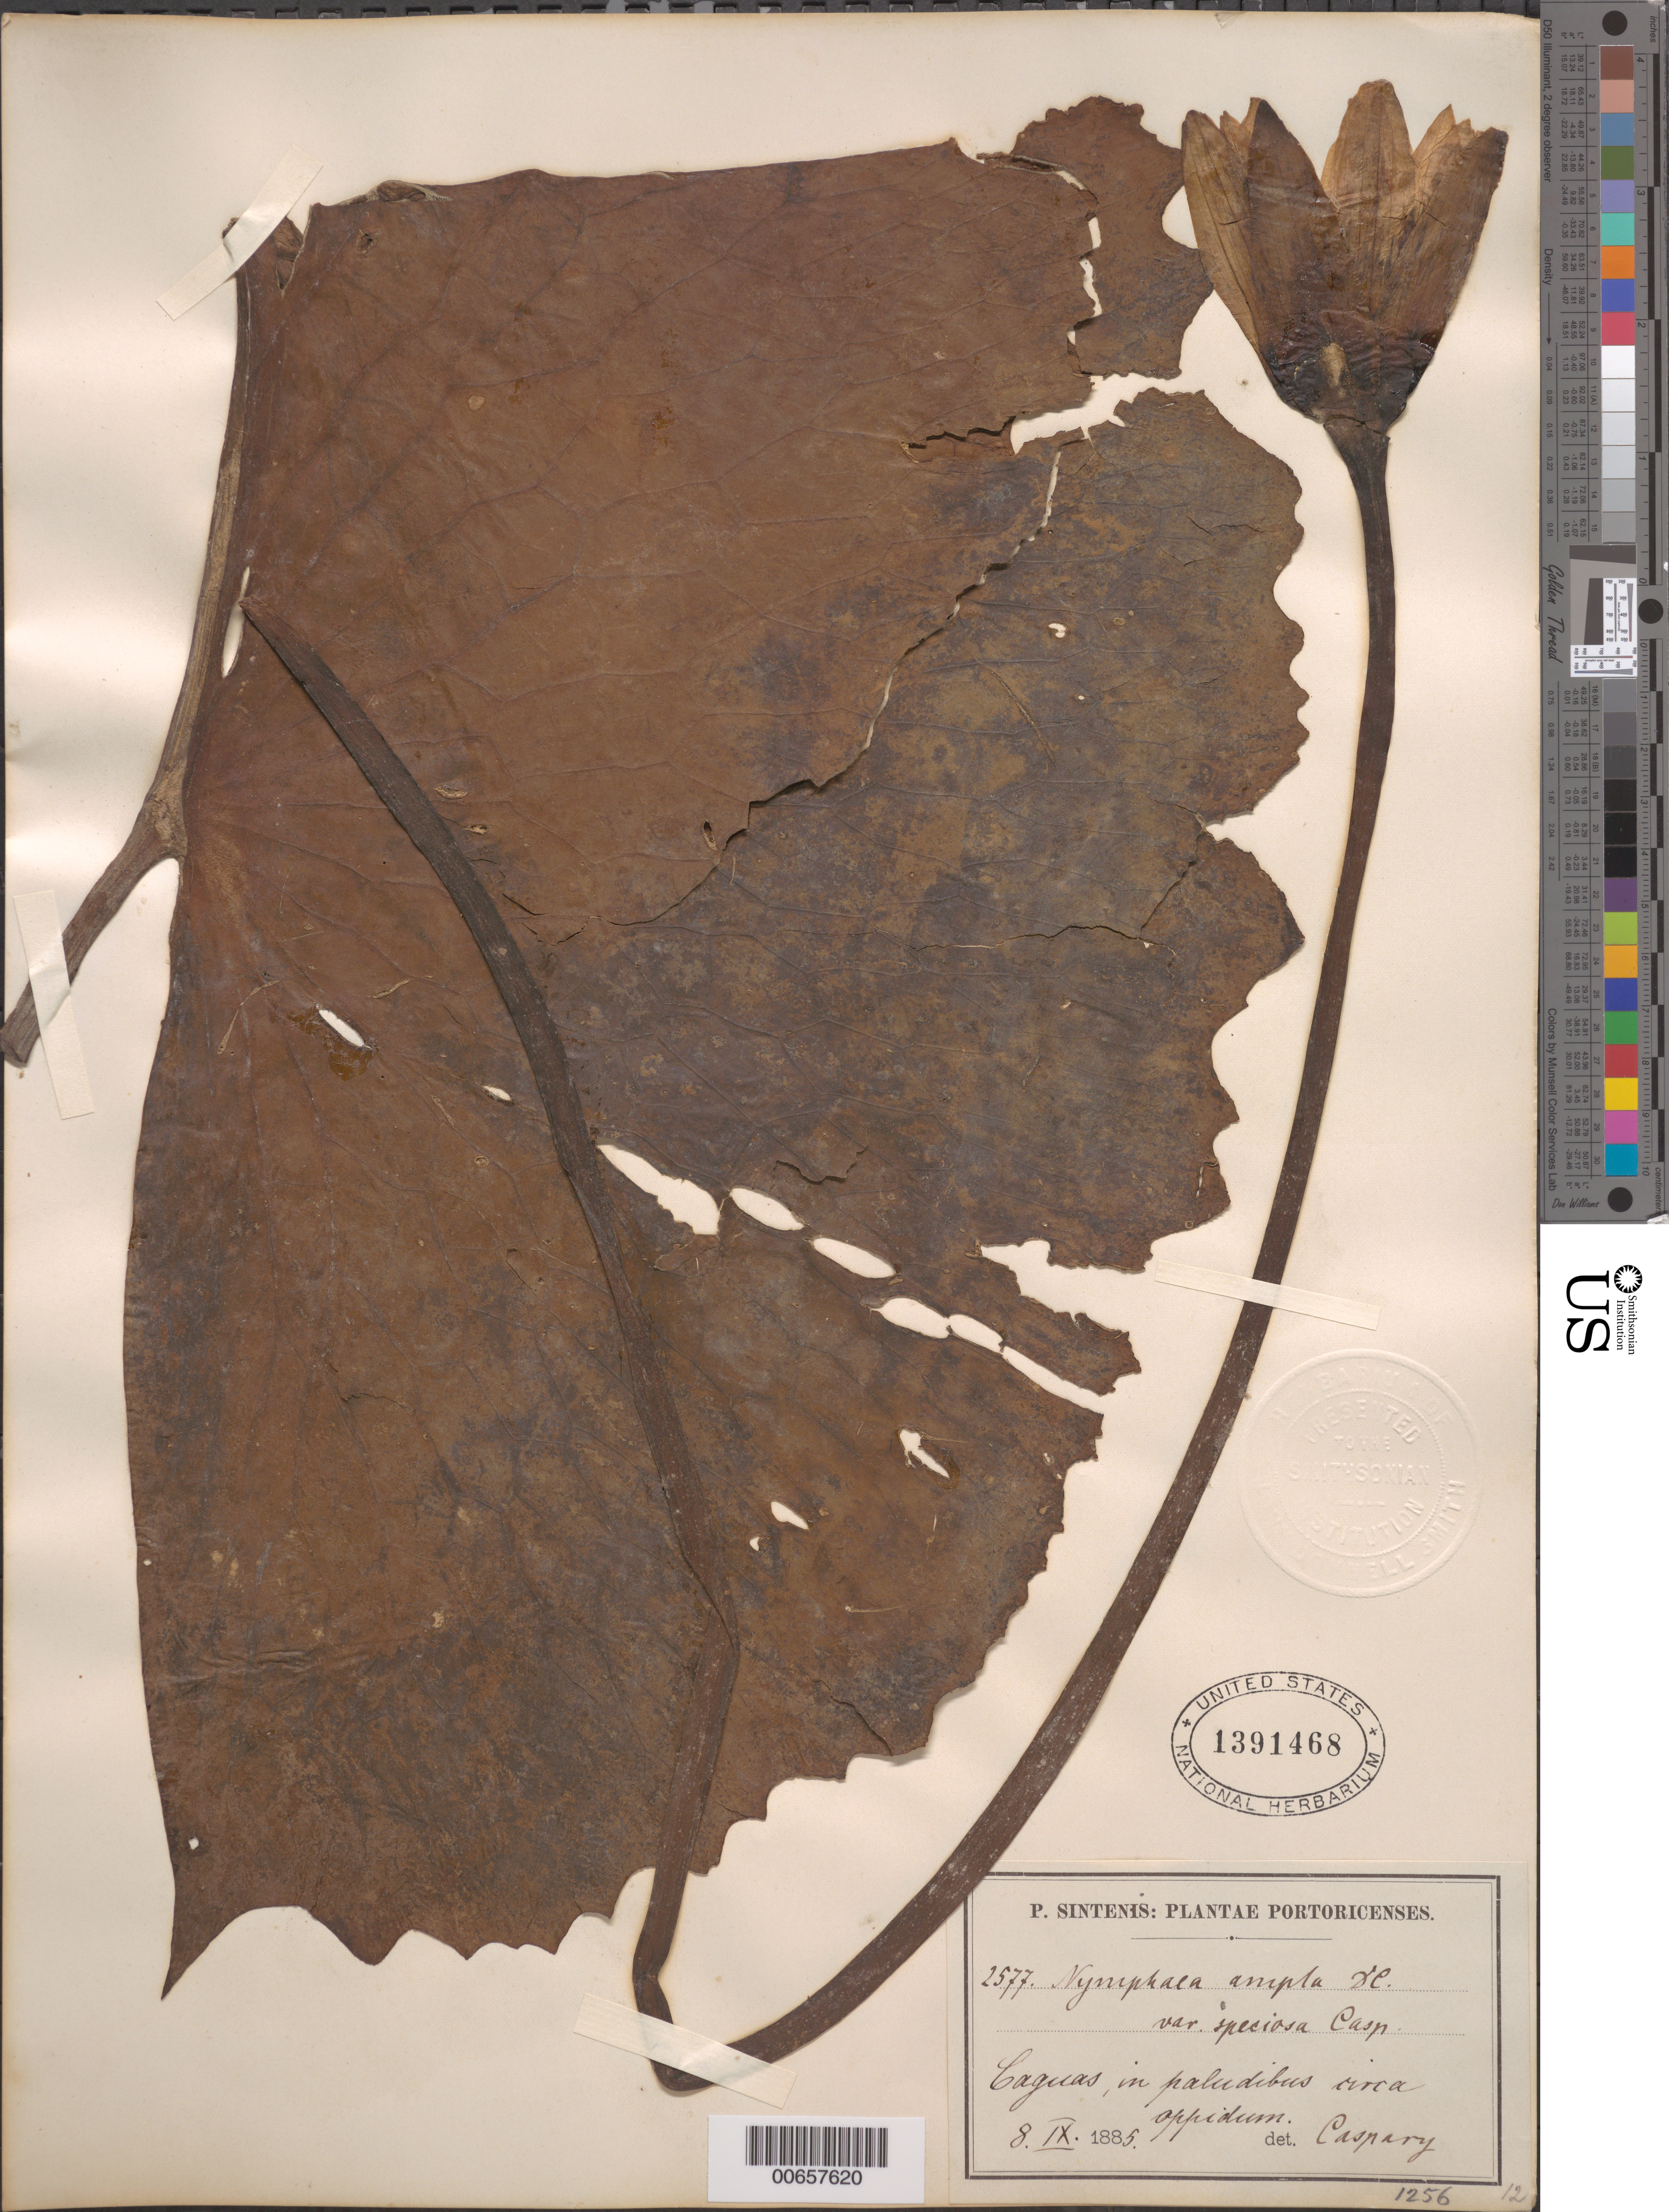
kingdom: Plantae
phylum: Tracheophyta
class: Magnoliopsida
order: Nymphaeales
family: Nymphaeaceae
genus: Nymphaea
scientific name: Nymphaea ampla var. speciosa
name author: (Mart. & Zucc.) Casp.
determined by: Caspary, J. X.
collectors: P. Sintenis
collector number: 2577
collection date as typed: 08 Sep 1885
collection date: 1885-09-08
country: Puerto Rico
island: Greater Antilles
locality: Caguas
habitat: In paludibus circa appidum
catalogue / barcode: US 1391468